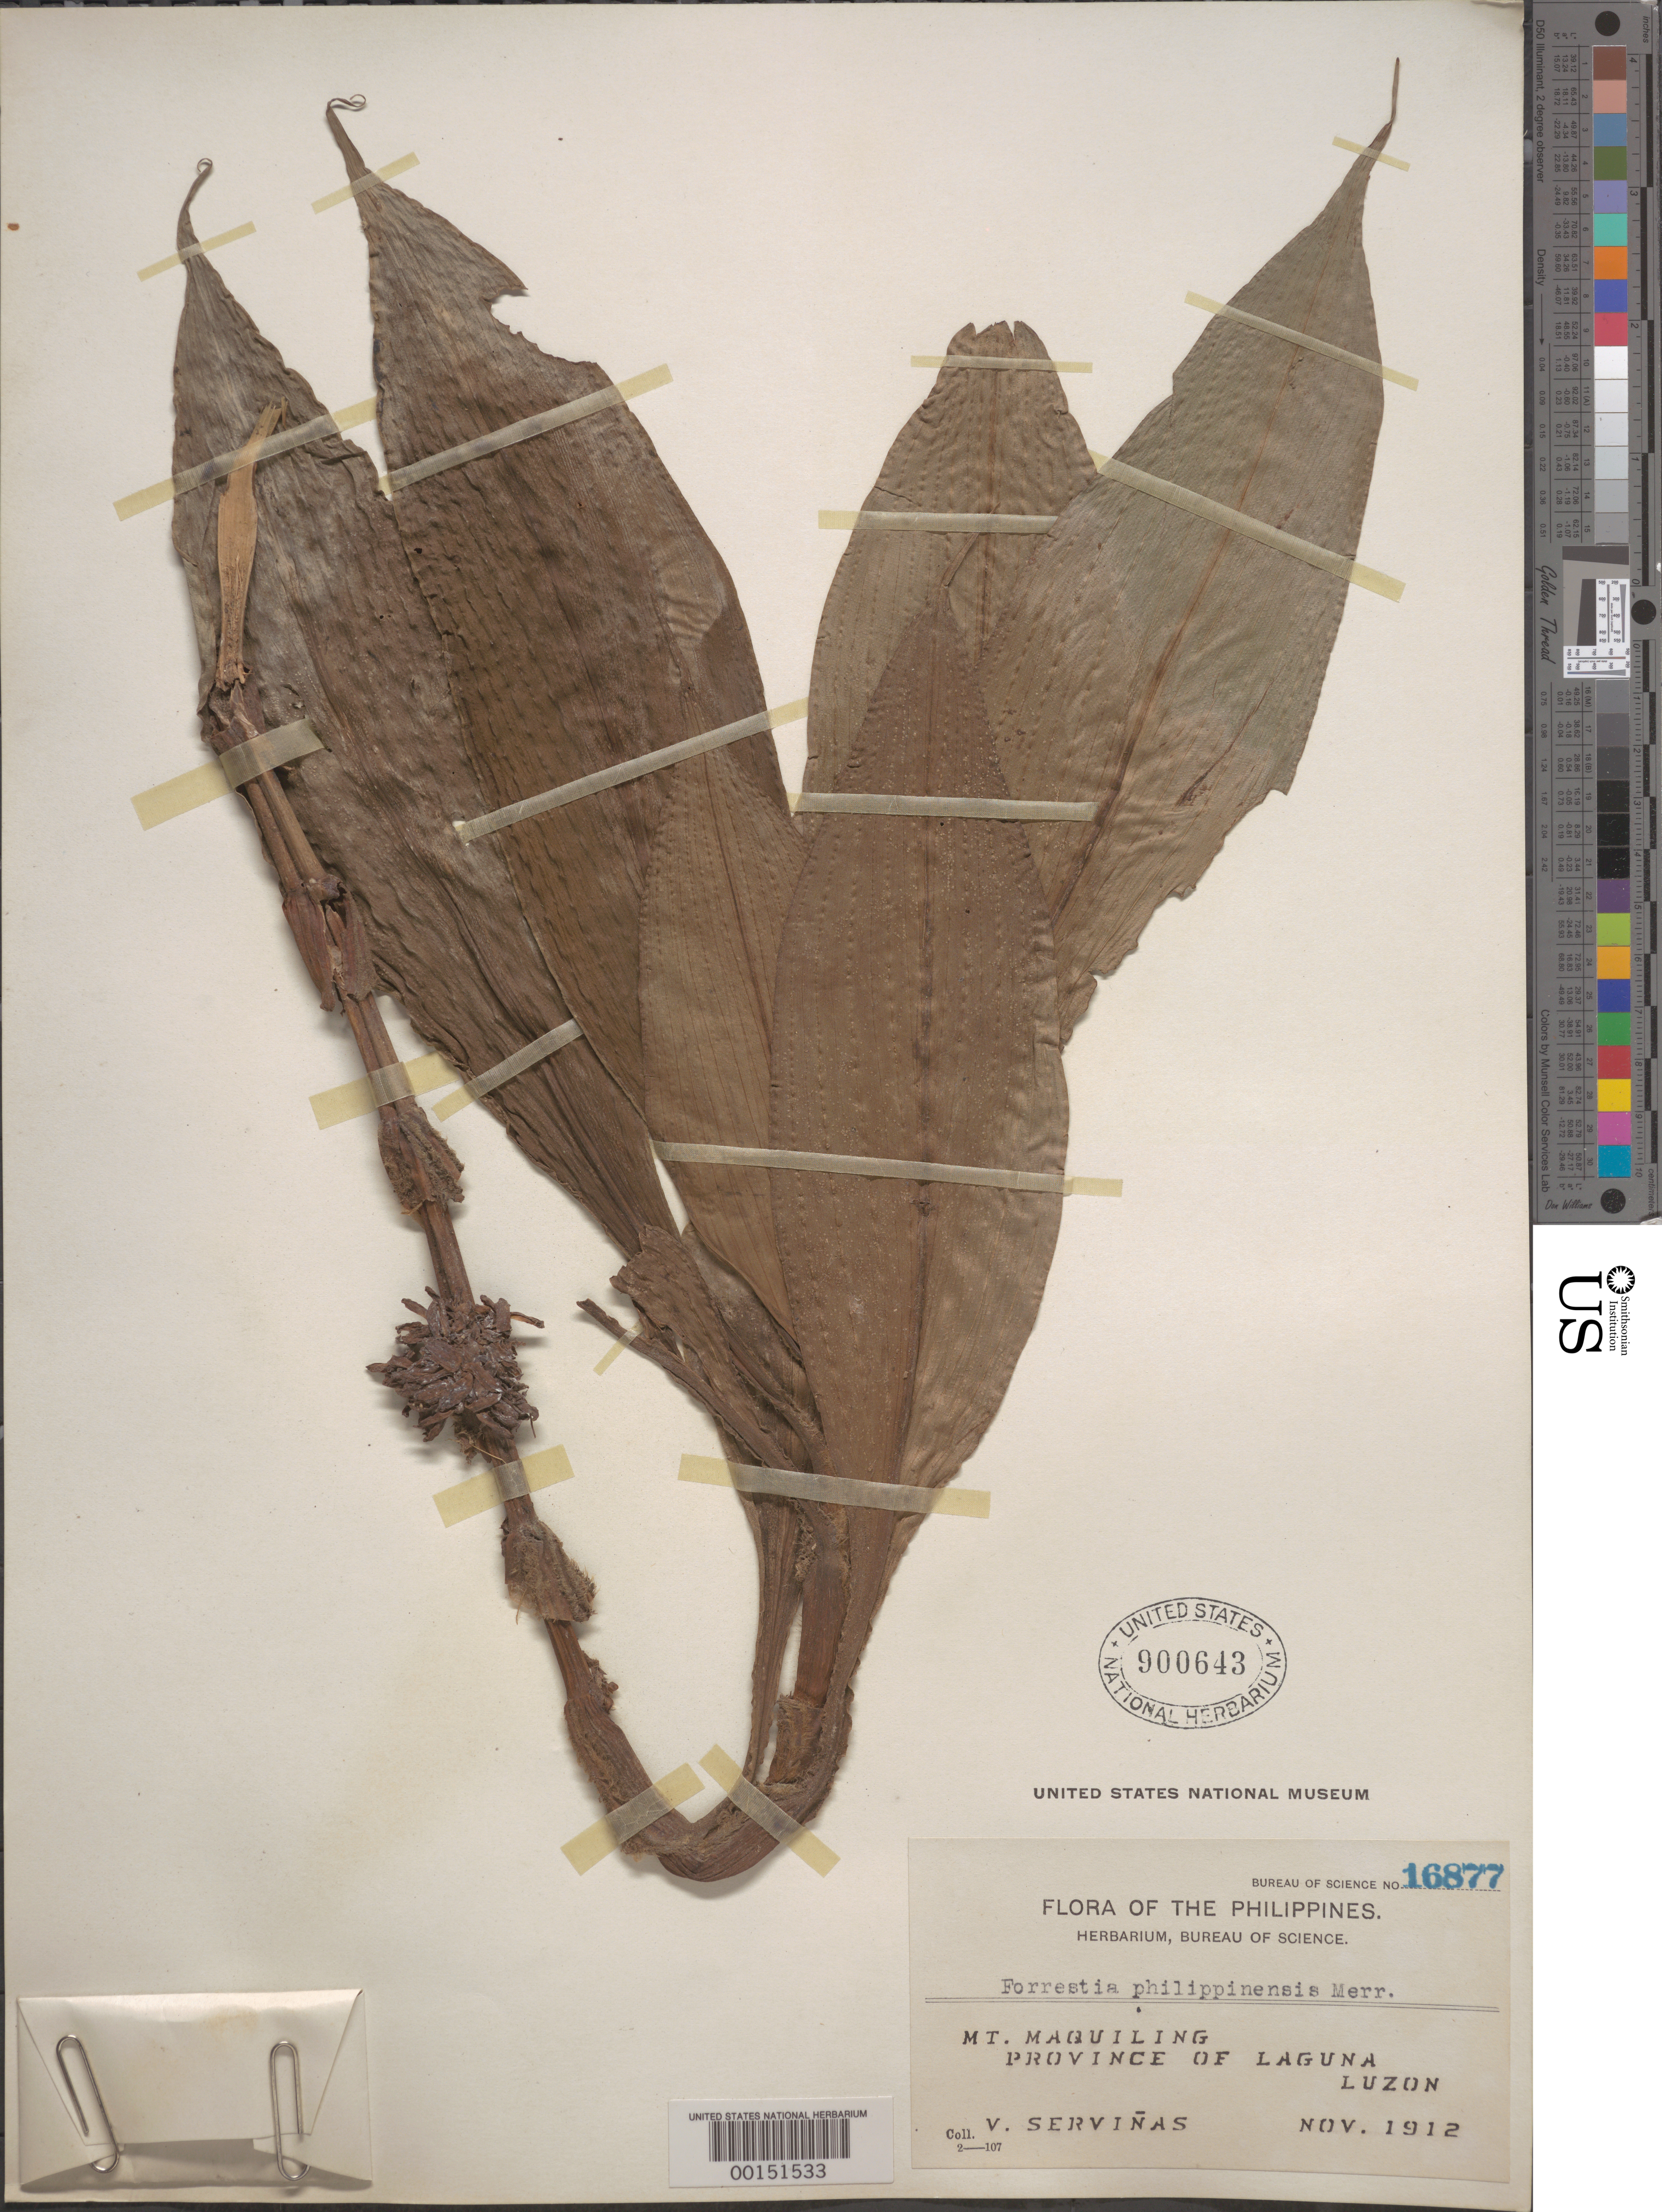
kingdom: Plantae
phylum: Tracheophyta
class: Liliopsida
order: Commelinales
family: Commelinaceae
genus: Amischotolype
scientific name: Amischotolype hispida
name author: (A. Rich.) D.Y. Hong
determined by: Strong, Mark T., (BOT), Smithsonian Institution - National Museum of Natural History (UNITED STATES)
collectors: V. Servinas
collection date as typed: Nov 1912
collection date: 1912-11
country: Philippines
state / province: Calabarzon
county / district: Laguna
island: Luzon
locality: Mt. Maquiling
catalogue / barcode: US 900643